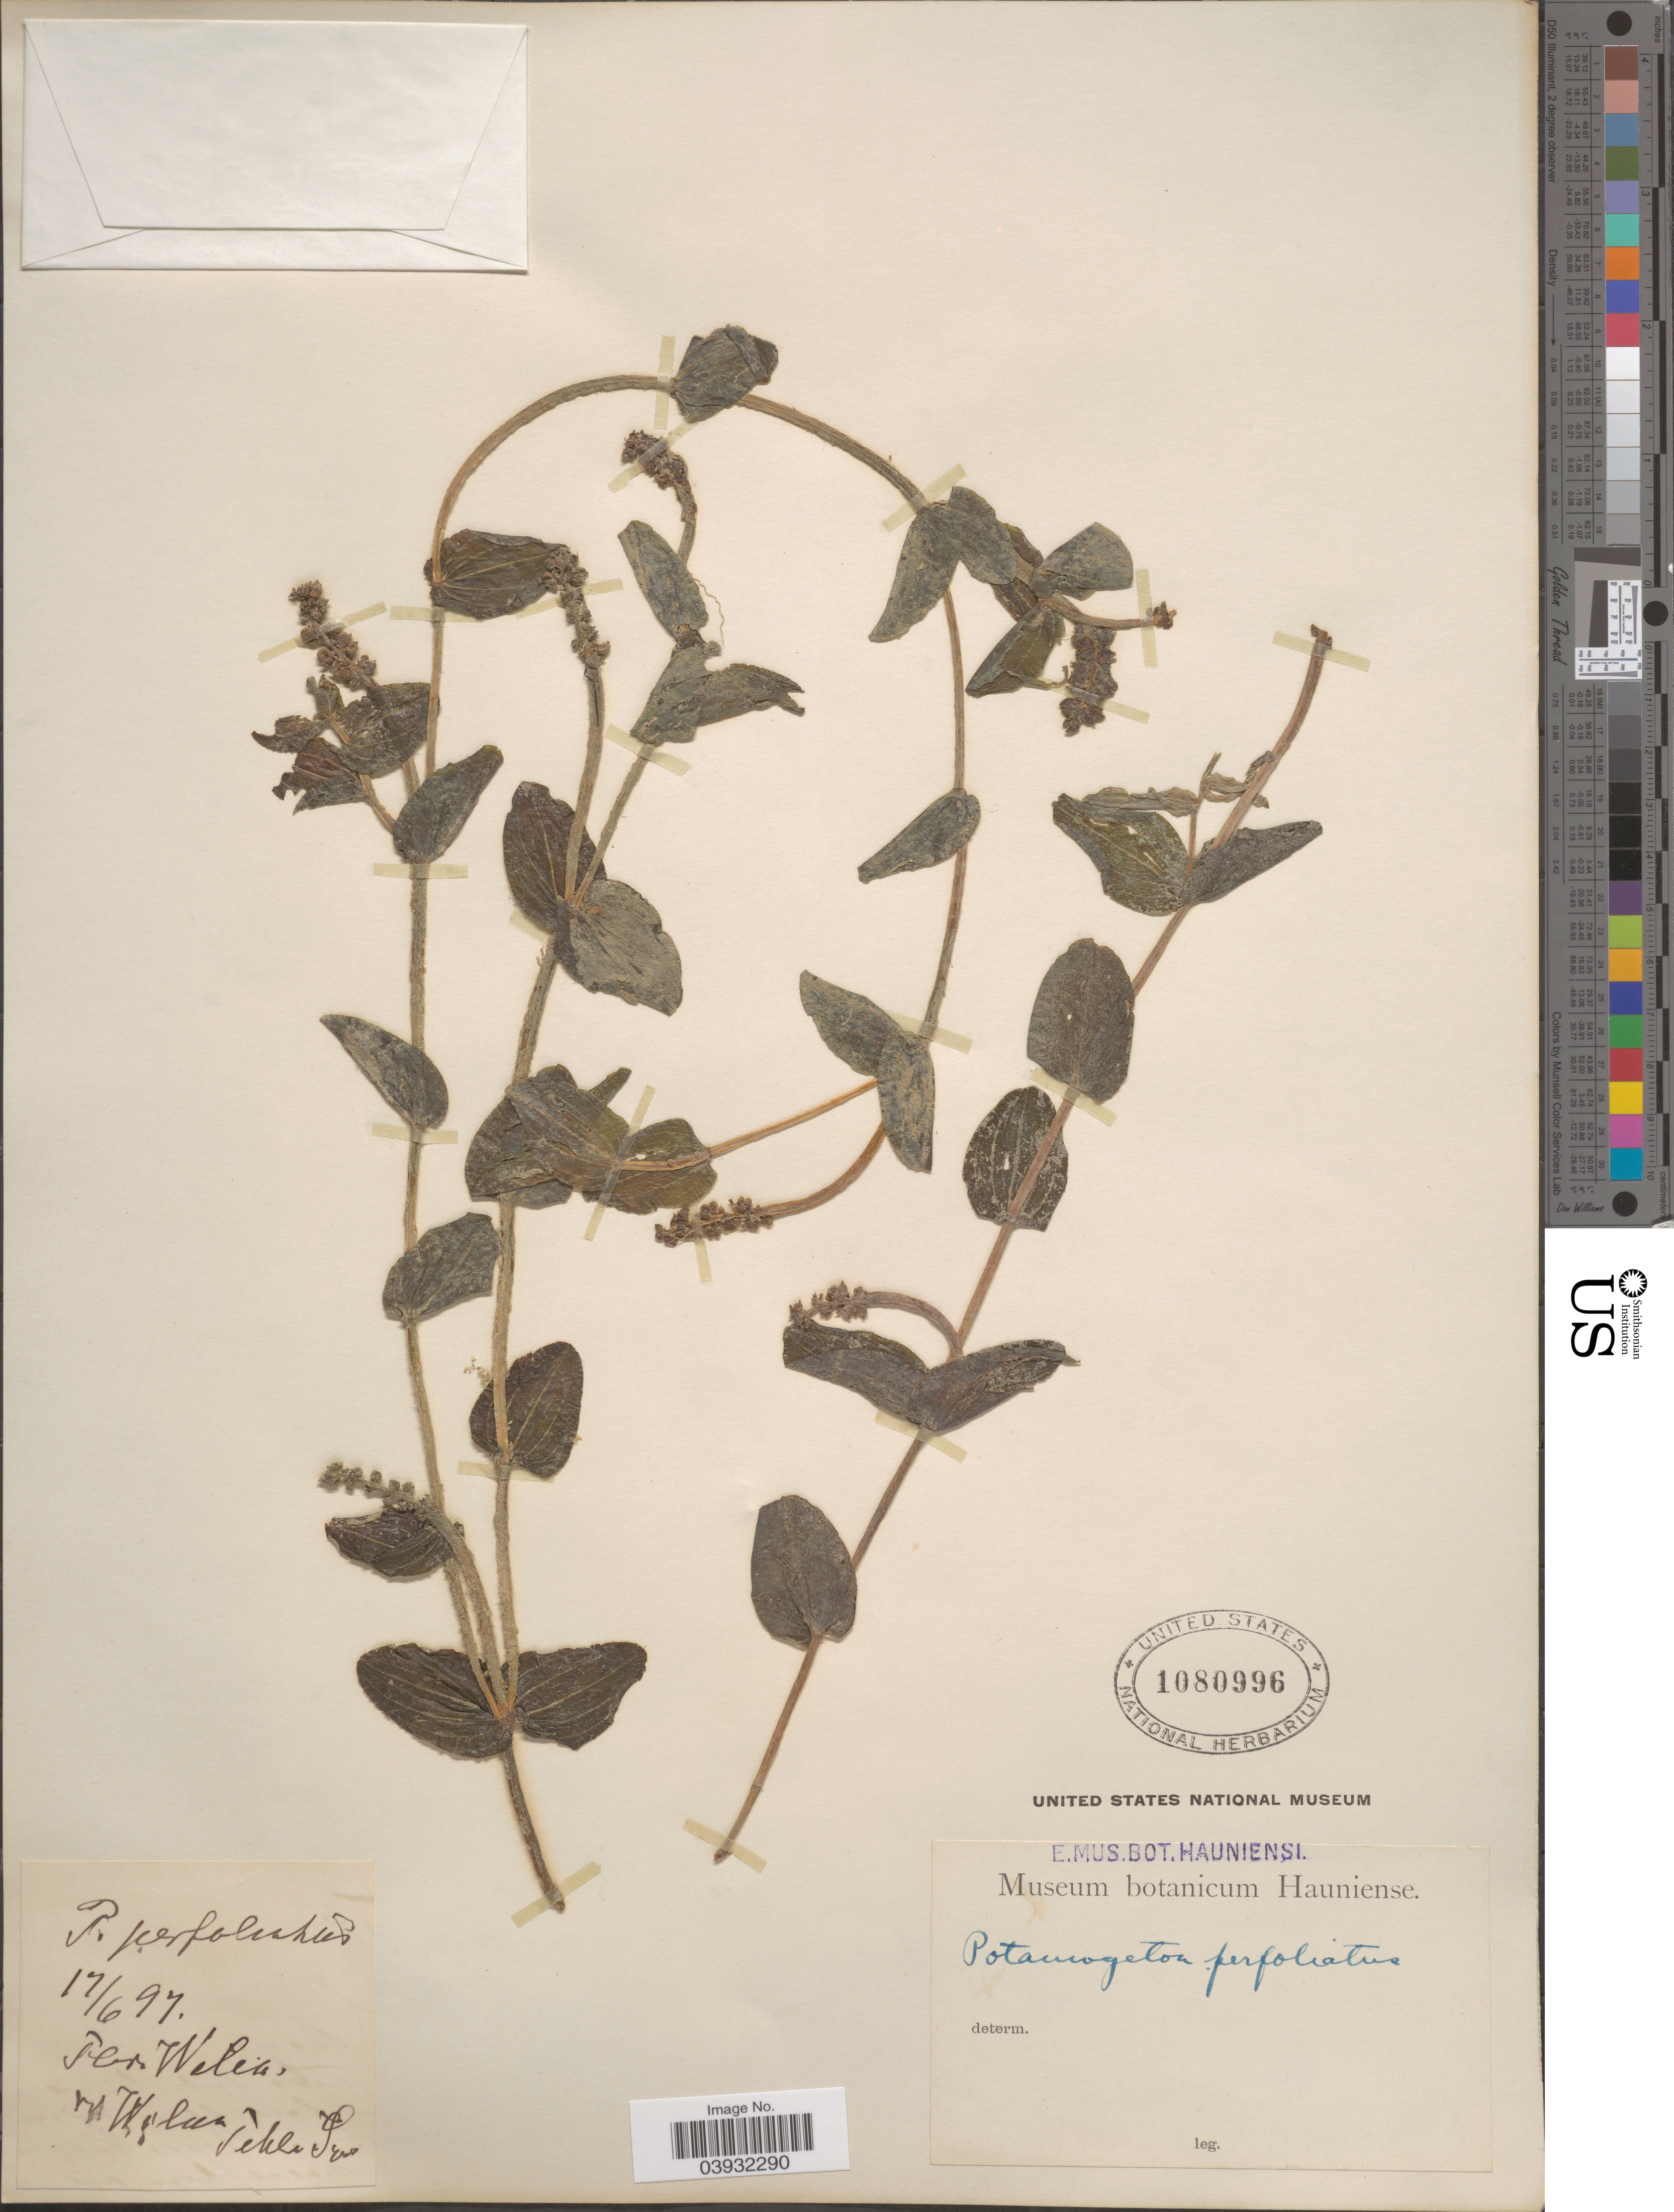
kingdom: Plantae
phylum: Tracheophyta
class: Liliopsida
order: Alismatales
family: Potamogetonaceae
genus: Potamogeton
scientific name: Potamogeton perfoliatus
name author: L.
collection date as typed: Transcribed d/m/y: 17/6/97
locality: Flor[interpreted] Welea, [illegible text] la.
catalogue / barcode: US 1080996